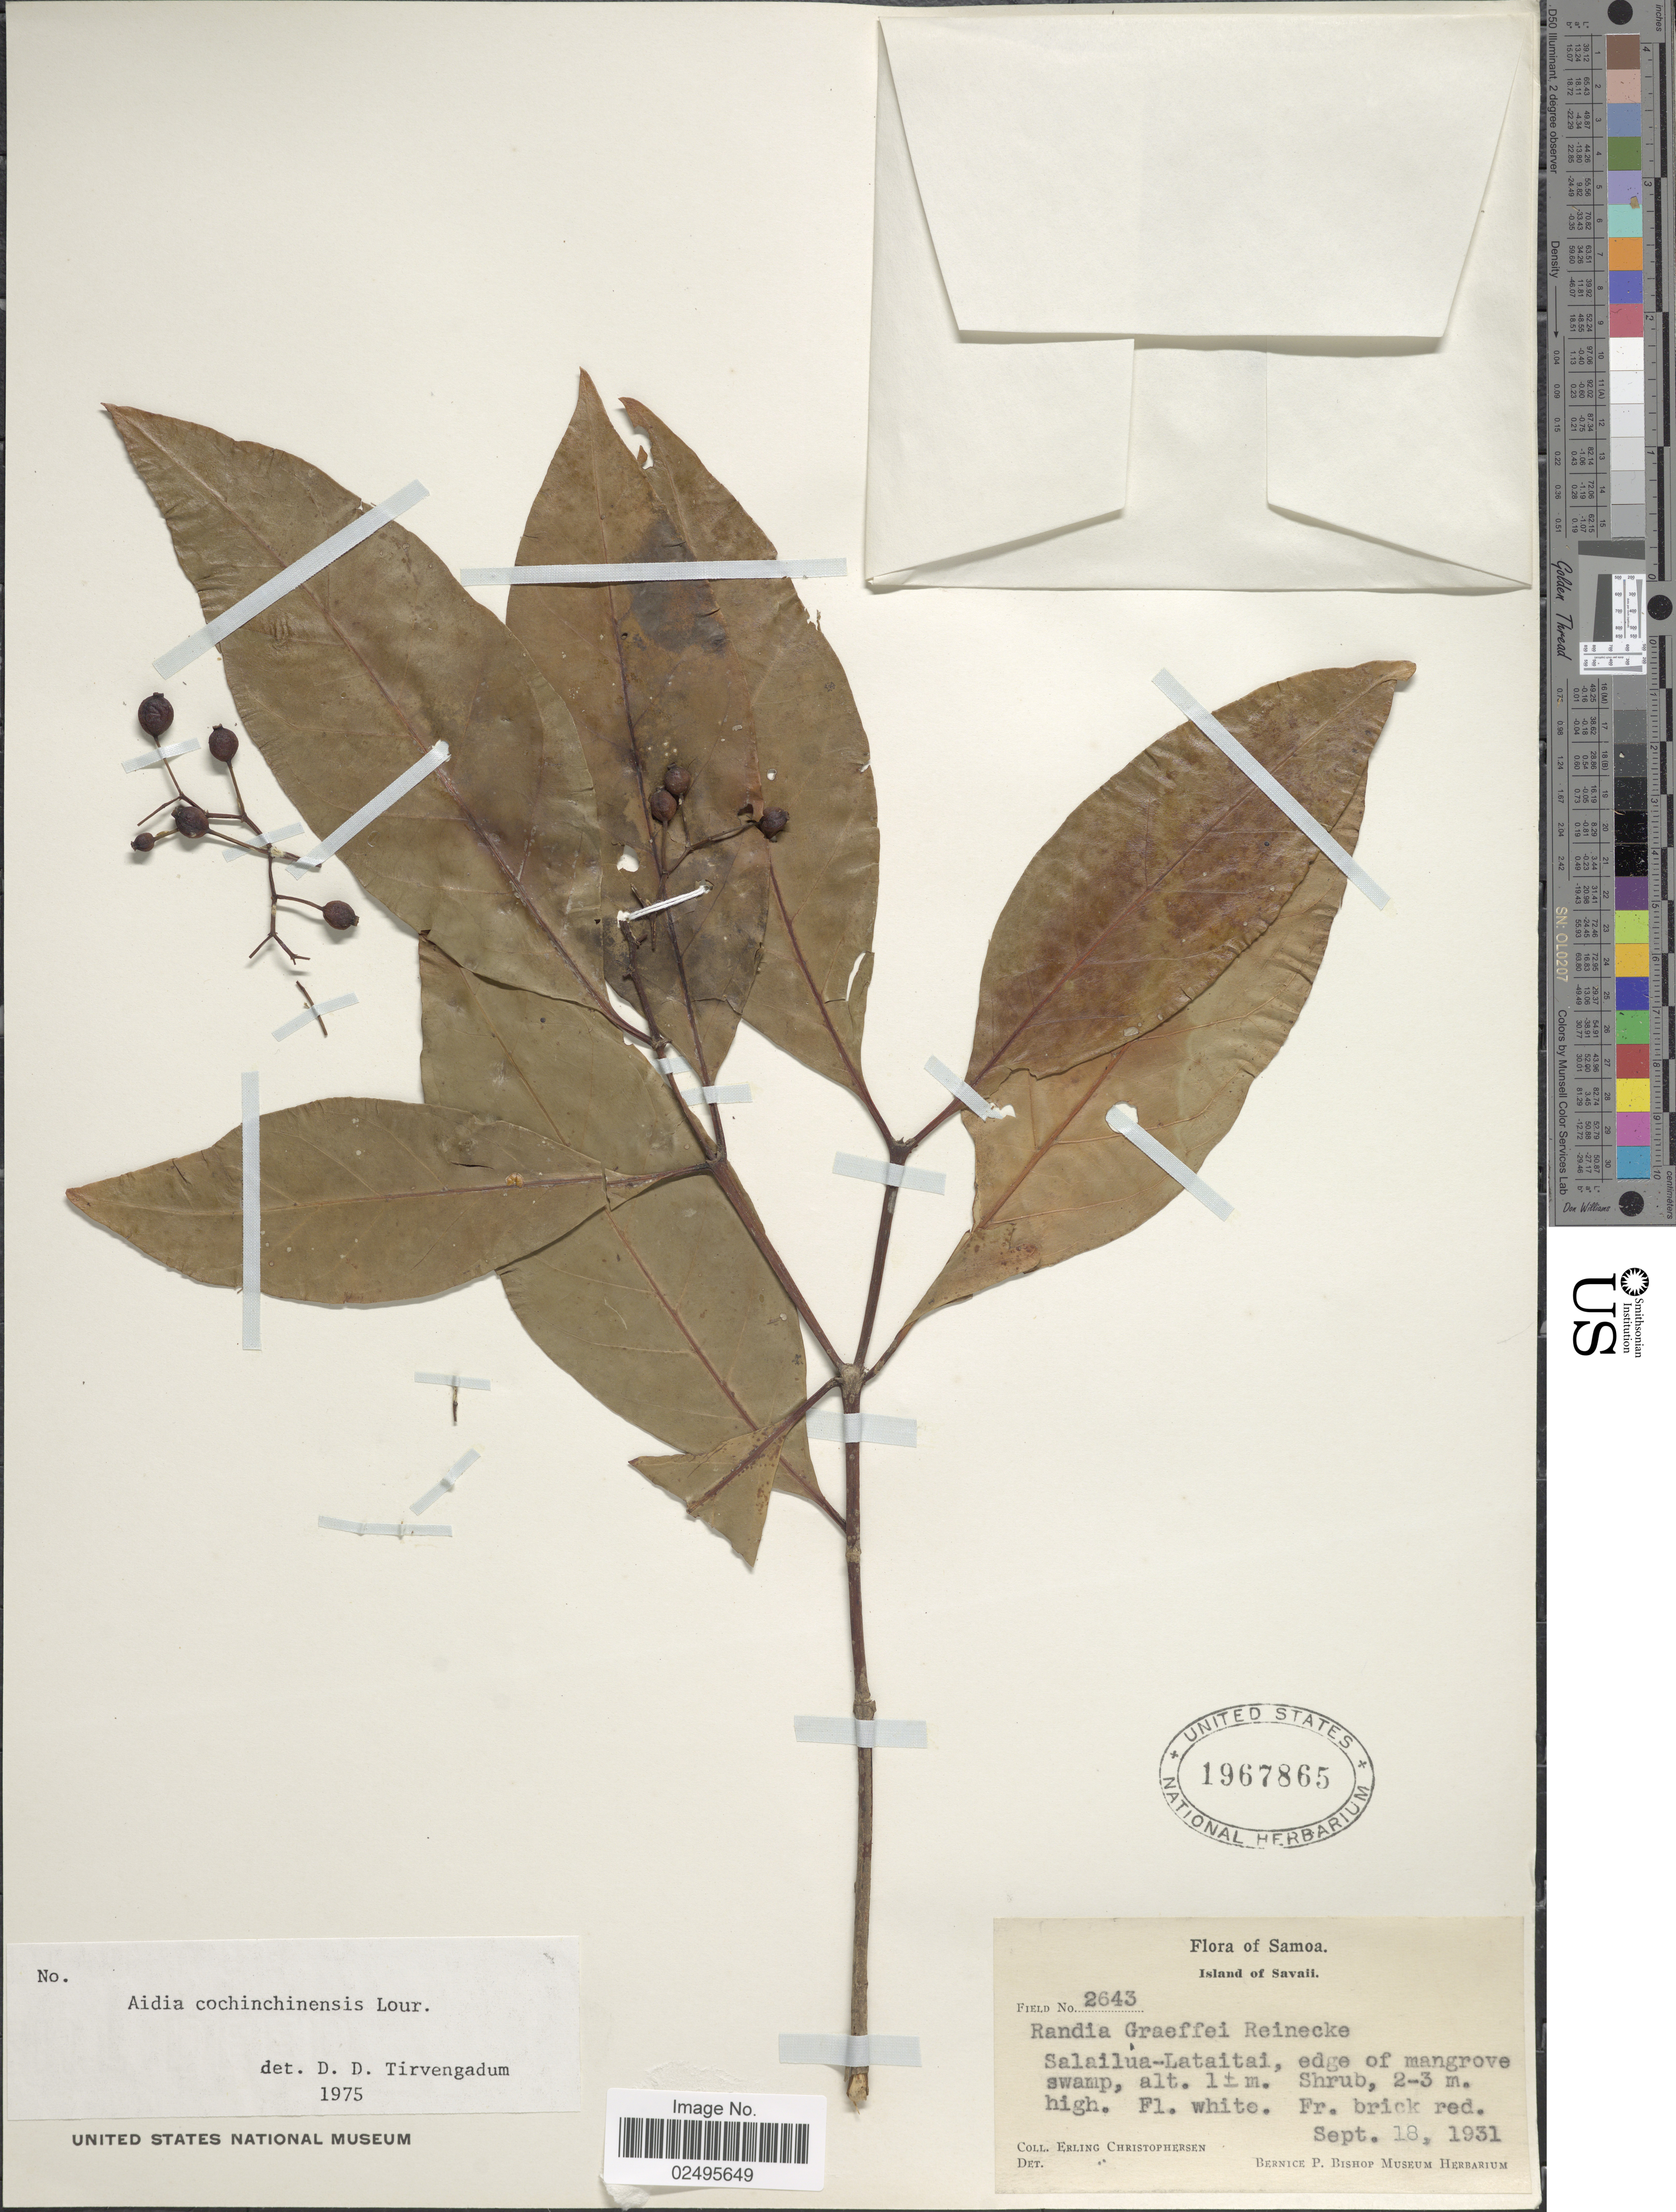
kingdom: Plantae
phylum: Tracheophyta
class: Magnoliopsida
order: Gentianales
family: Rubiaceae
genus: Aidia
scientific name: Aidia graeffei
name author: (Reinecke) Tirveng.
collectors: E. Christophersen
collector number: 2643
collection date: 1931-09-18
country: Samoa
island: Savai'i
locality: Samoa, Island of Savaii. Salailua-Lataitai,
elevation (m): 1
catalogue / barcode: US 1967865